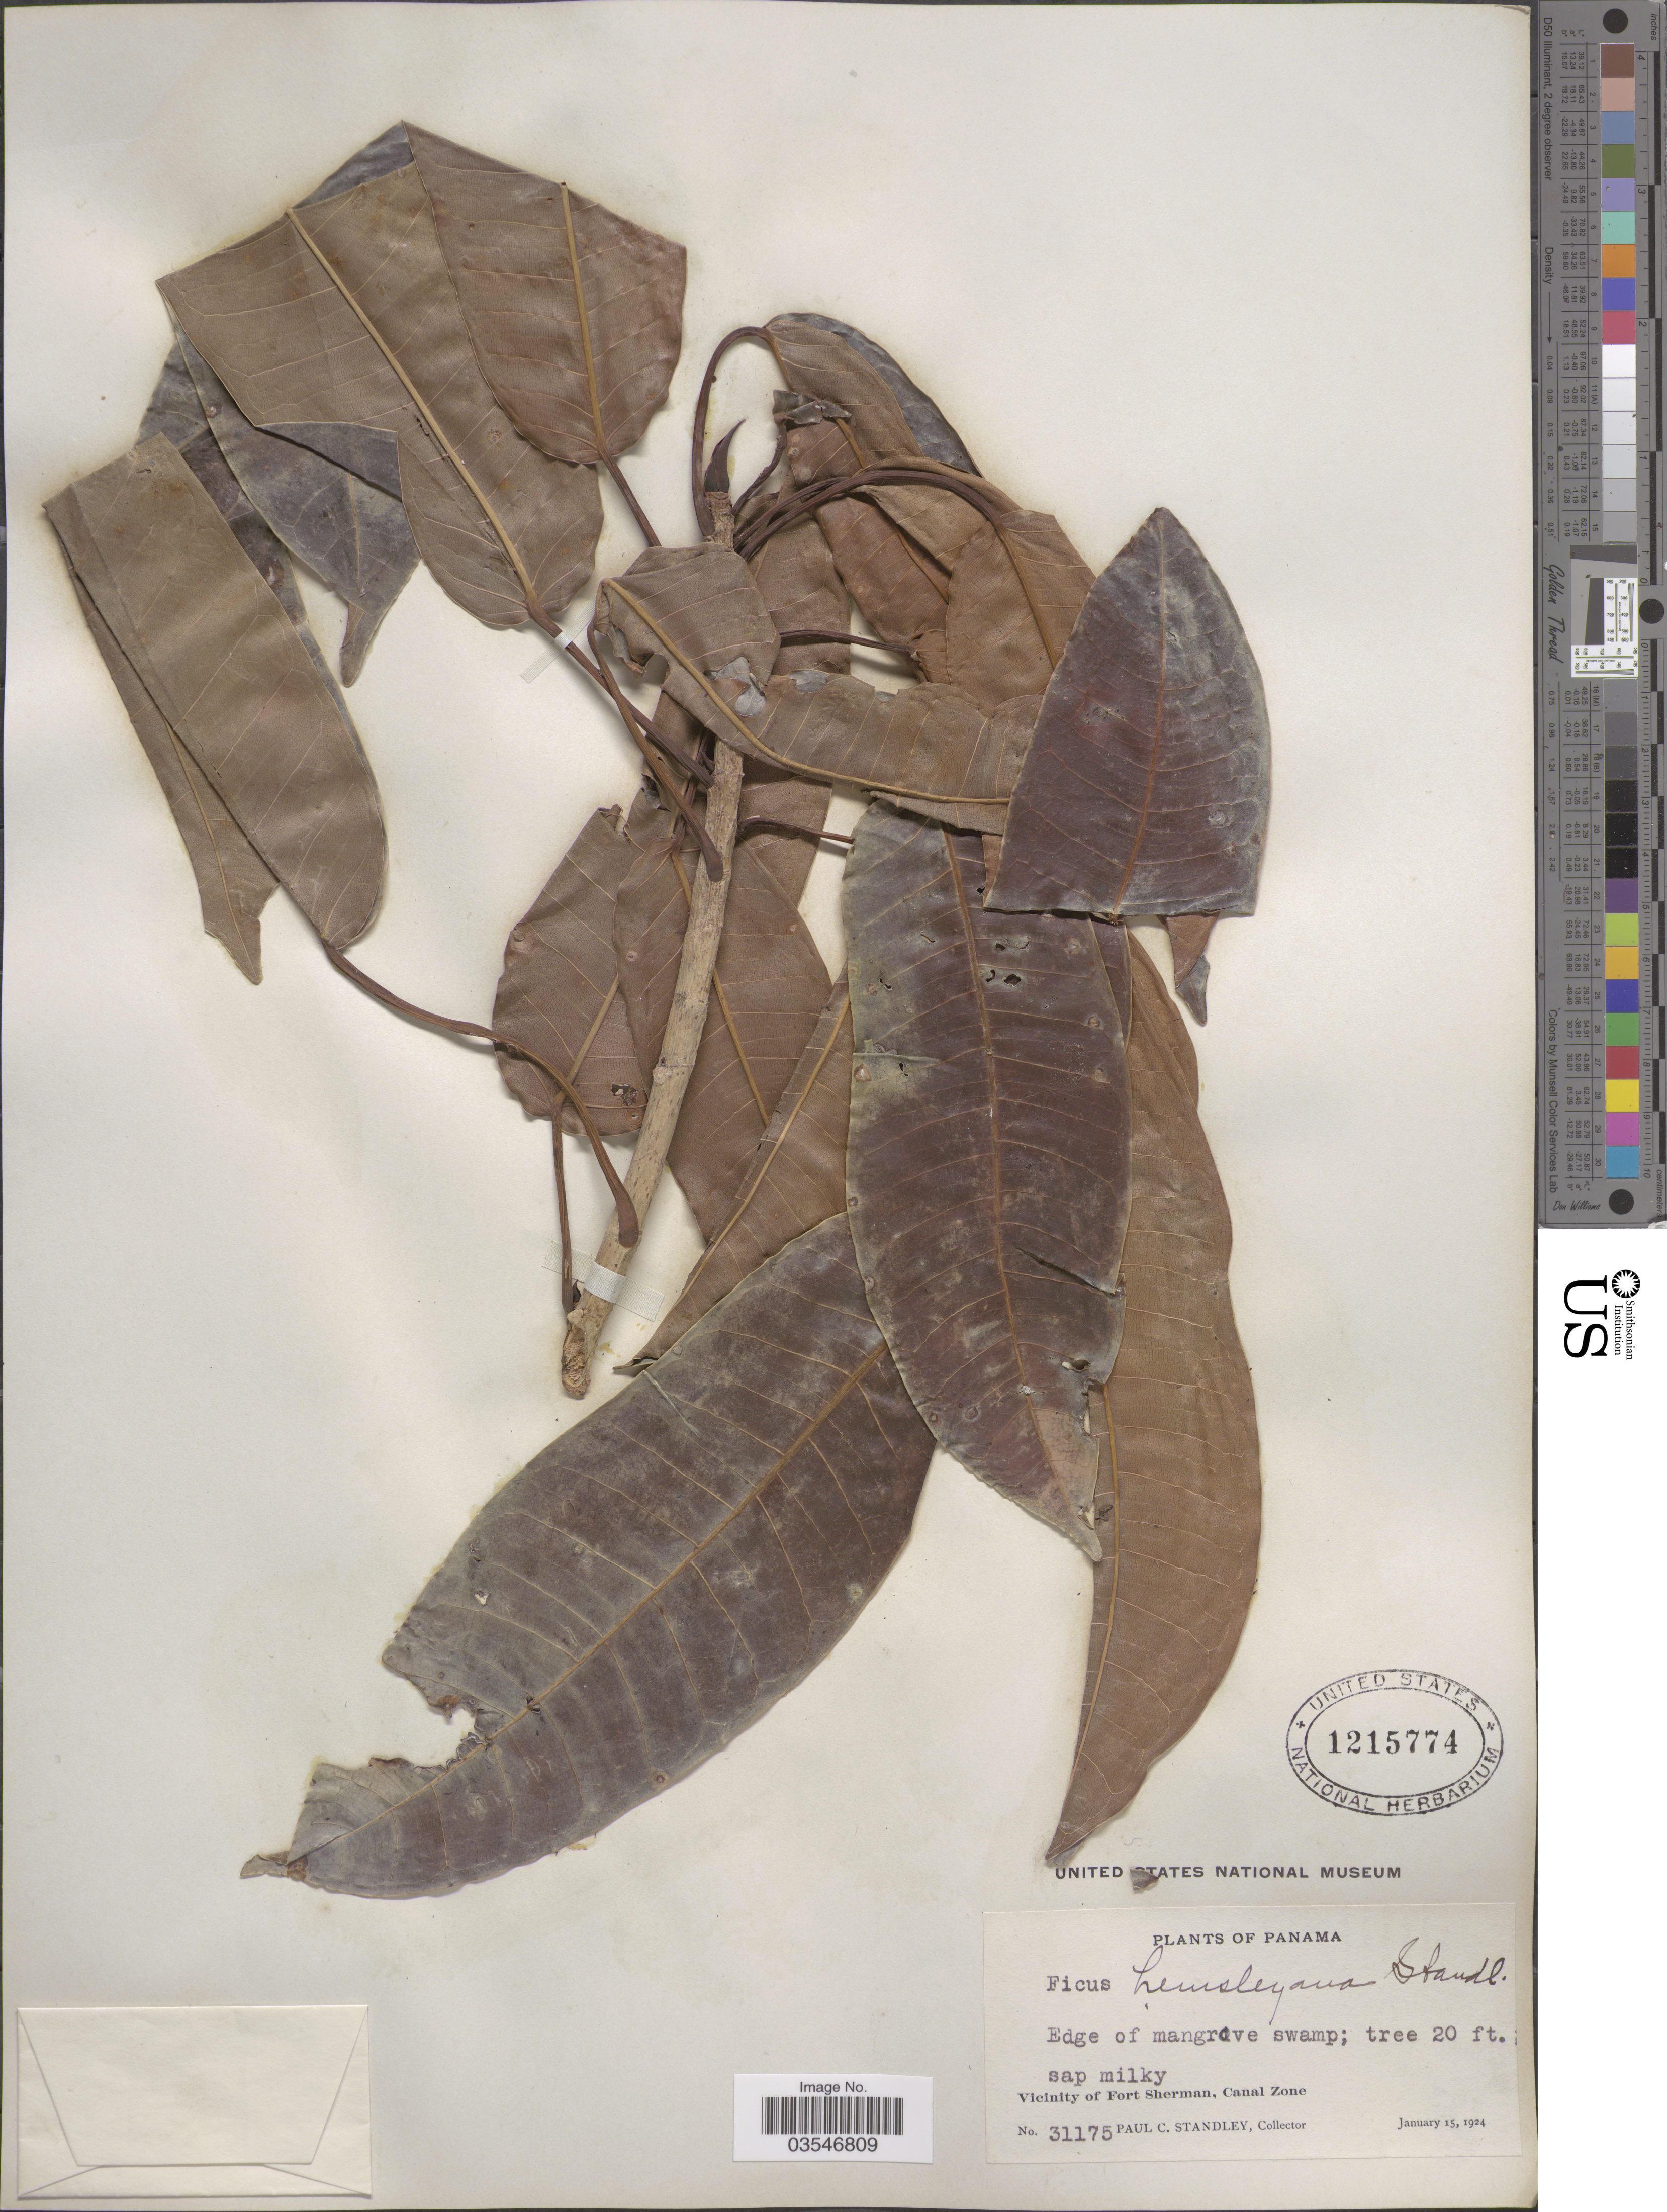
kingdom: Plantae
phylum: Tracheophyta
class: Magnoliopsida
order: Rosales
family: Moraceae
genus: Ficus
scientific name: Ficus hemsleyana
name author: King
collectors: P. C. Standley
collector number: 31175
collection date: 1924-01-15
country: Panama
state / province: Colón / Panamá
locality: Vicinity of Fort Sherman, Canal Zone.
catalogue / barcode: US 1215774